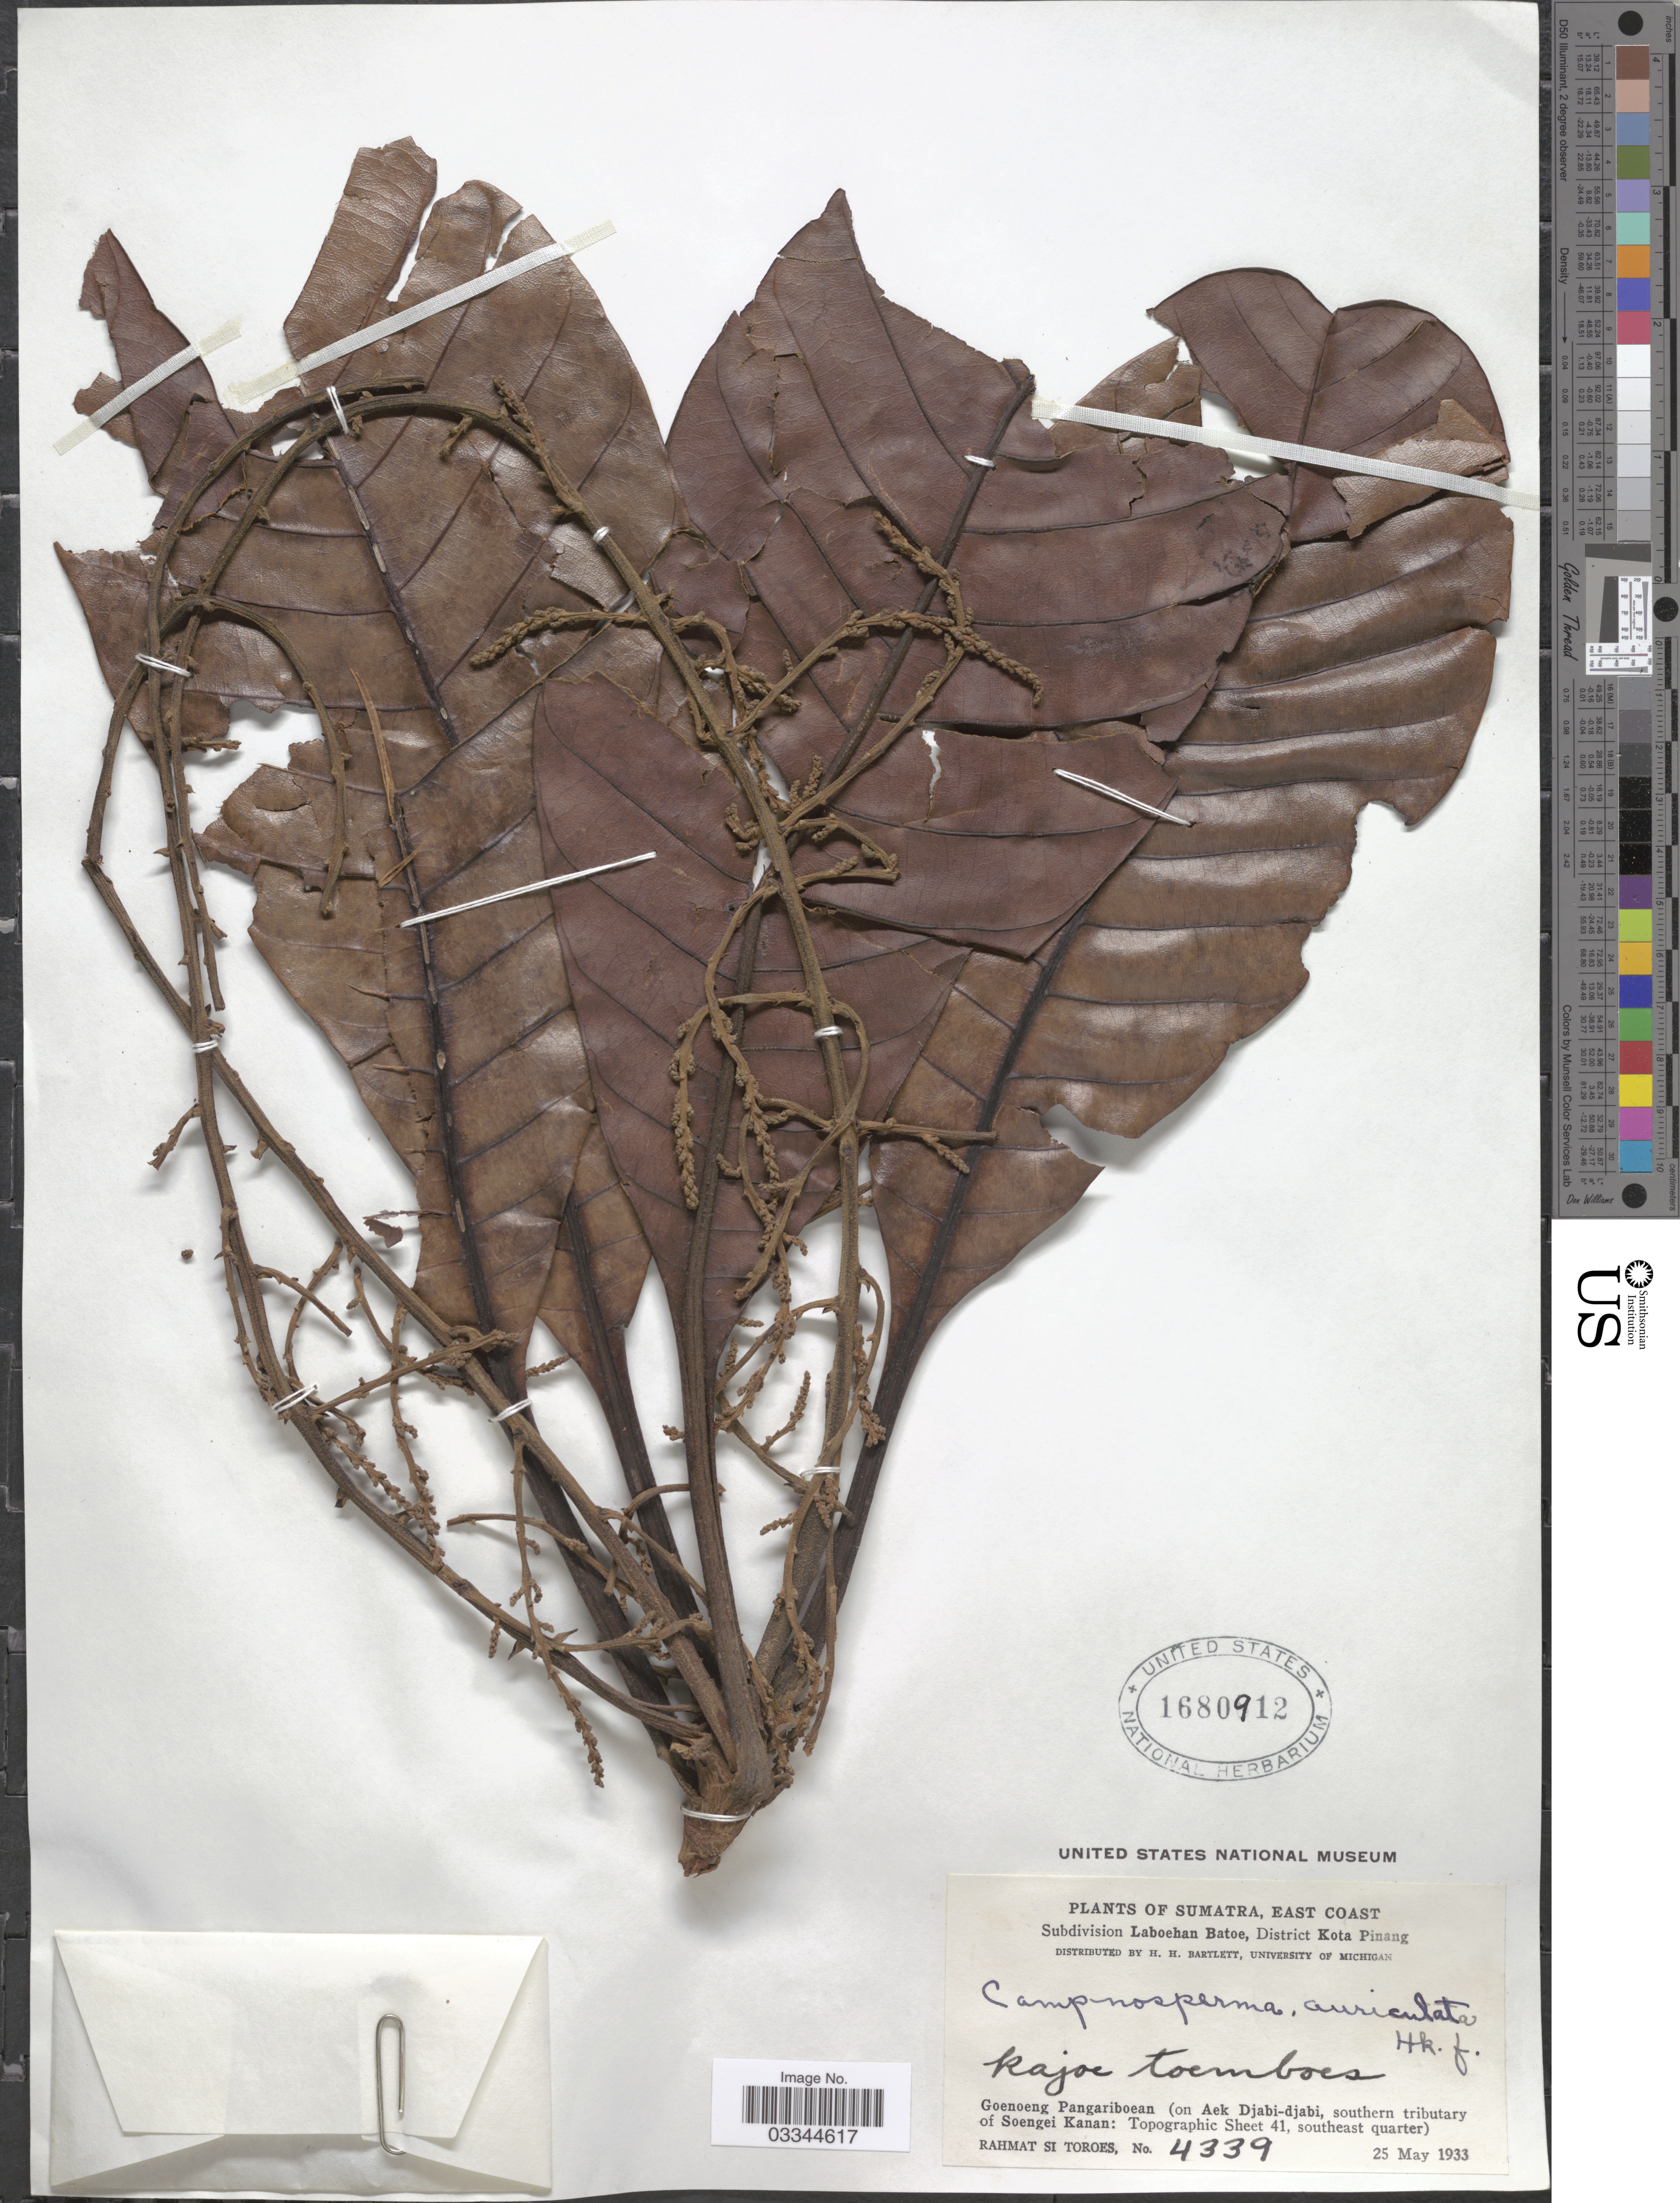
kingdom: Plantae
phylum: Tracheophyta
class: Magnoliopsida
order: Sapindales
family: Anacardiaceae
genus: Campnosperma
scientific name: Campnosperma auriculatum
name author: (Blume) Hook. f.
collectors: Rahmat Si Boeea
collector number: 4339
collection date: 1933-05-25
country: Indonesia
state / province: Sumatra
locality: East Coast. Subdivision Laboehan Batoe, District Kota Pinang. Goenoeng Pangariboean (on Aek Djabi-djabi, southern tributary of Soengei Kanan: Topographic Sheet 41, southeast quarter).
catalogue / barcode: US 1680912